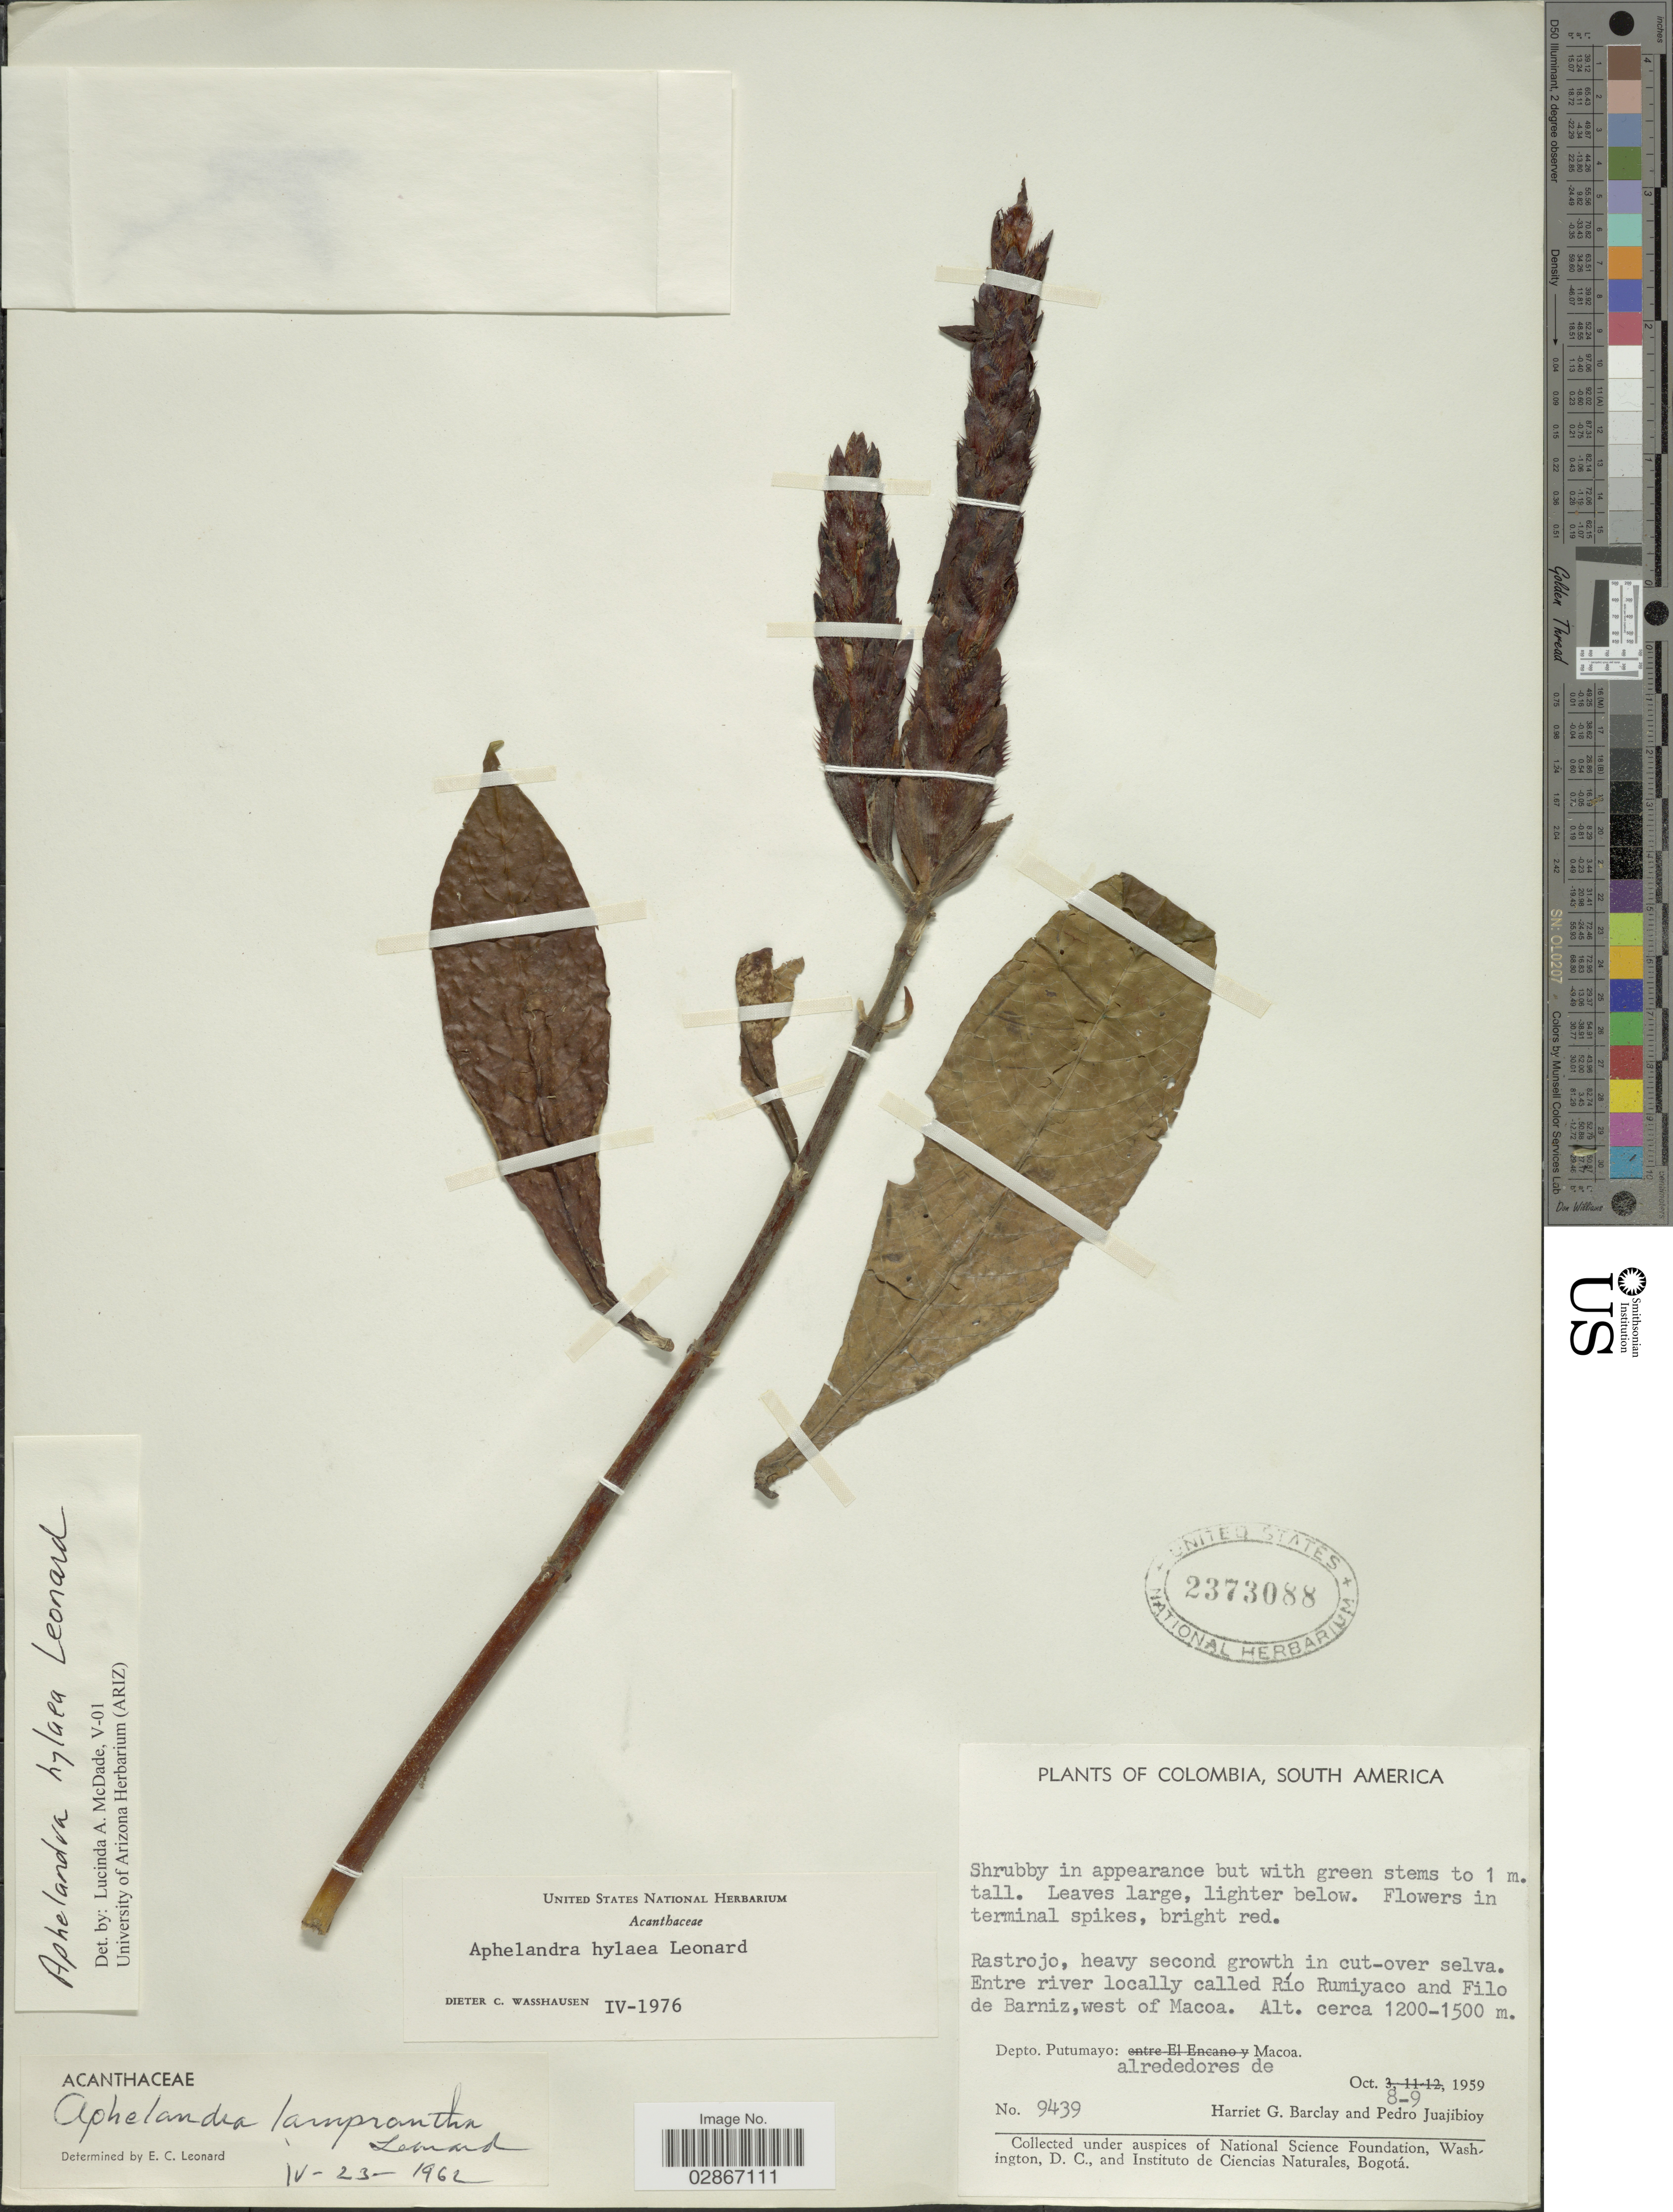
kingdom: Plantae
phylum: Tracheophyta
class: Magnoliopsida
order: Lamiales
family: Acanthaceae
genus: Aphelandra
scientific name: Aphelandra hylaea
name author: Leonard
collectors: H. G. Barclay & P. Juajibioy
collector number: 9439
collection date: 1959-10-08/1959-10-09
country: Colombia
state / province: Putumayo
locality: Entre river locally called Río Rumiyaco and Filo de Barniz, west of Macoa. Depto. Putumayo: alrededores de Macoa.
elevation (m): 1200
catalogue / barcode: US 2373088